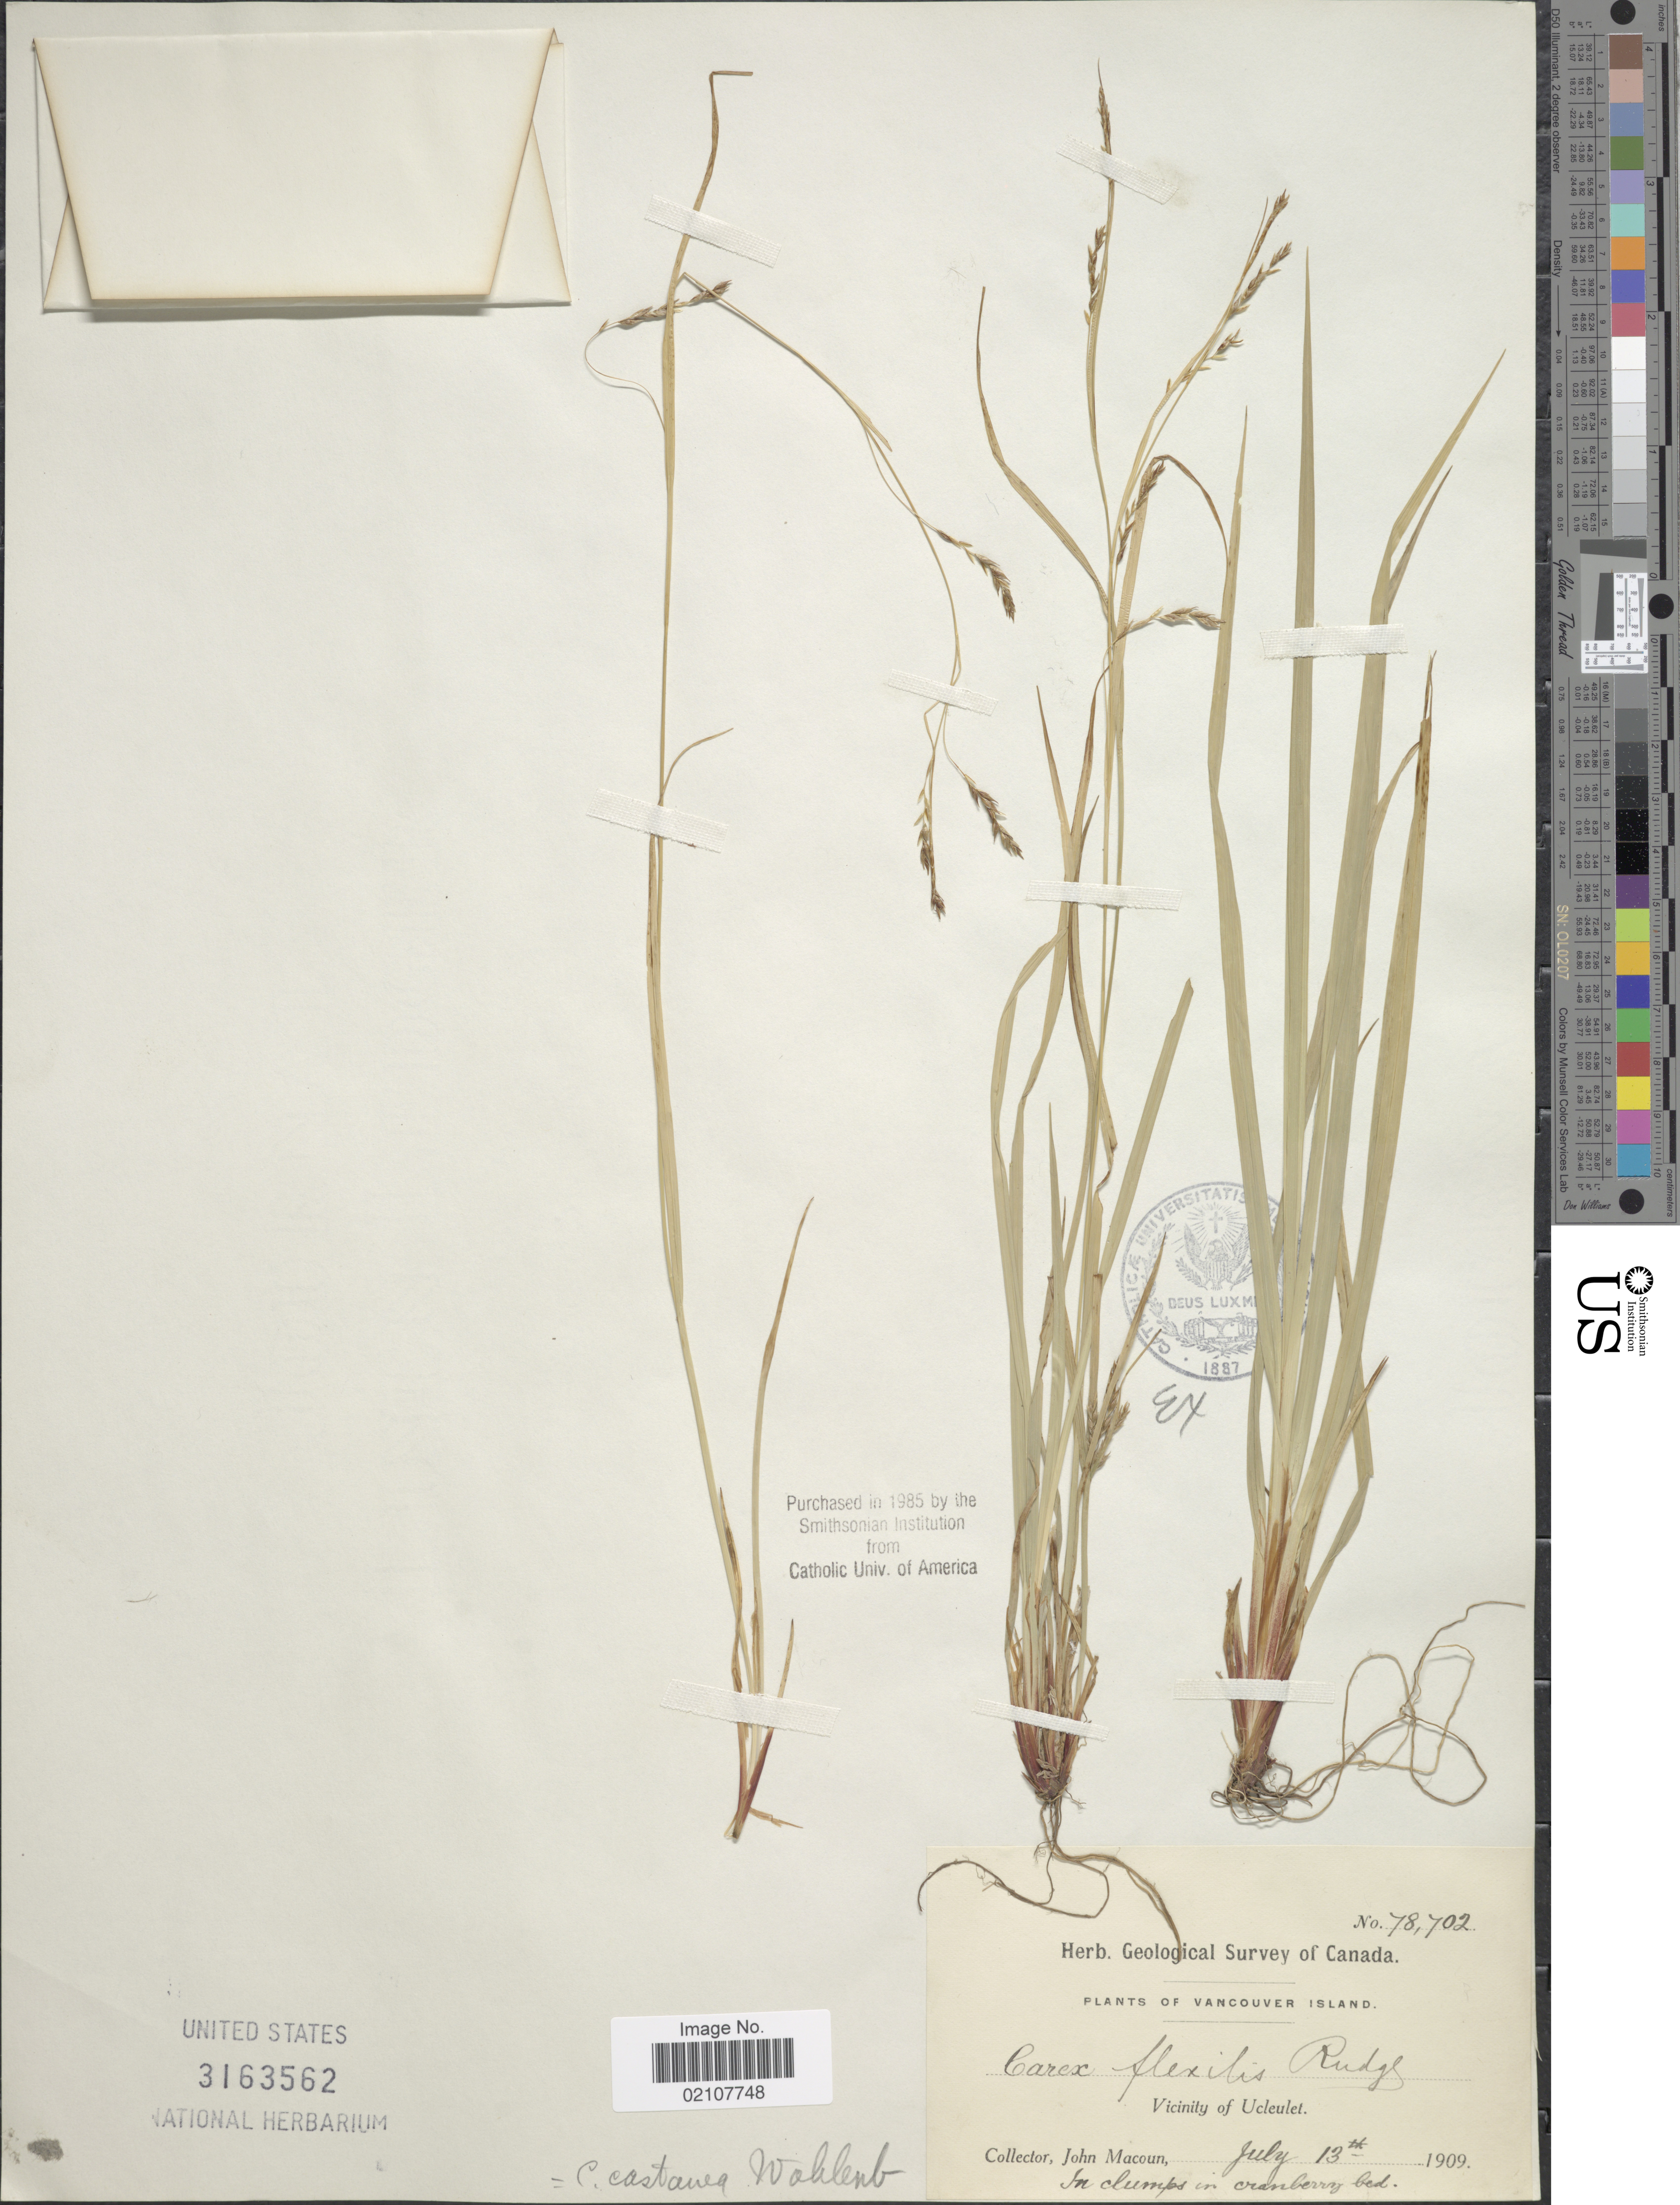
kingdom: Plantae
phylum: Tracheophyta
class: Liliopsida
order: Poales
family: Cyperaceae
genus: Carex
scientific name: Carex castanea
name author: Wahlenb.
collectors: J. Macoun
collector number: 78702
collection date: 1909-07-13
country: Canada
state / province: British Columbia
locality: Vancouver Island. Vicinity of Ucleulet.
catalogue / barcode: US 3163562